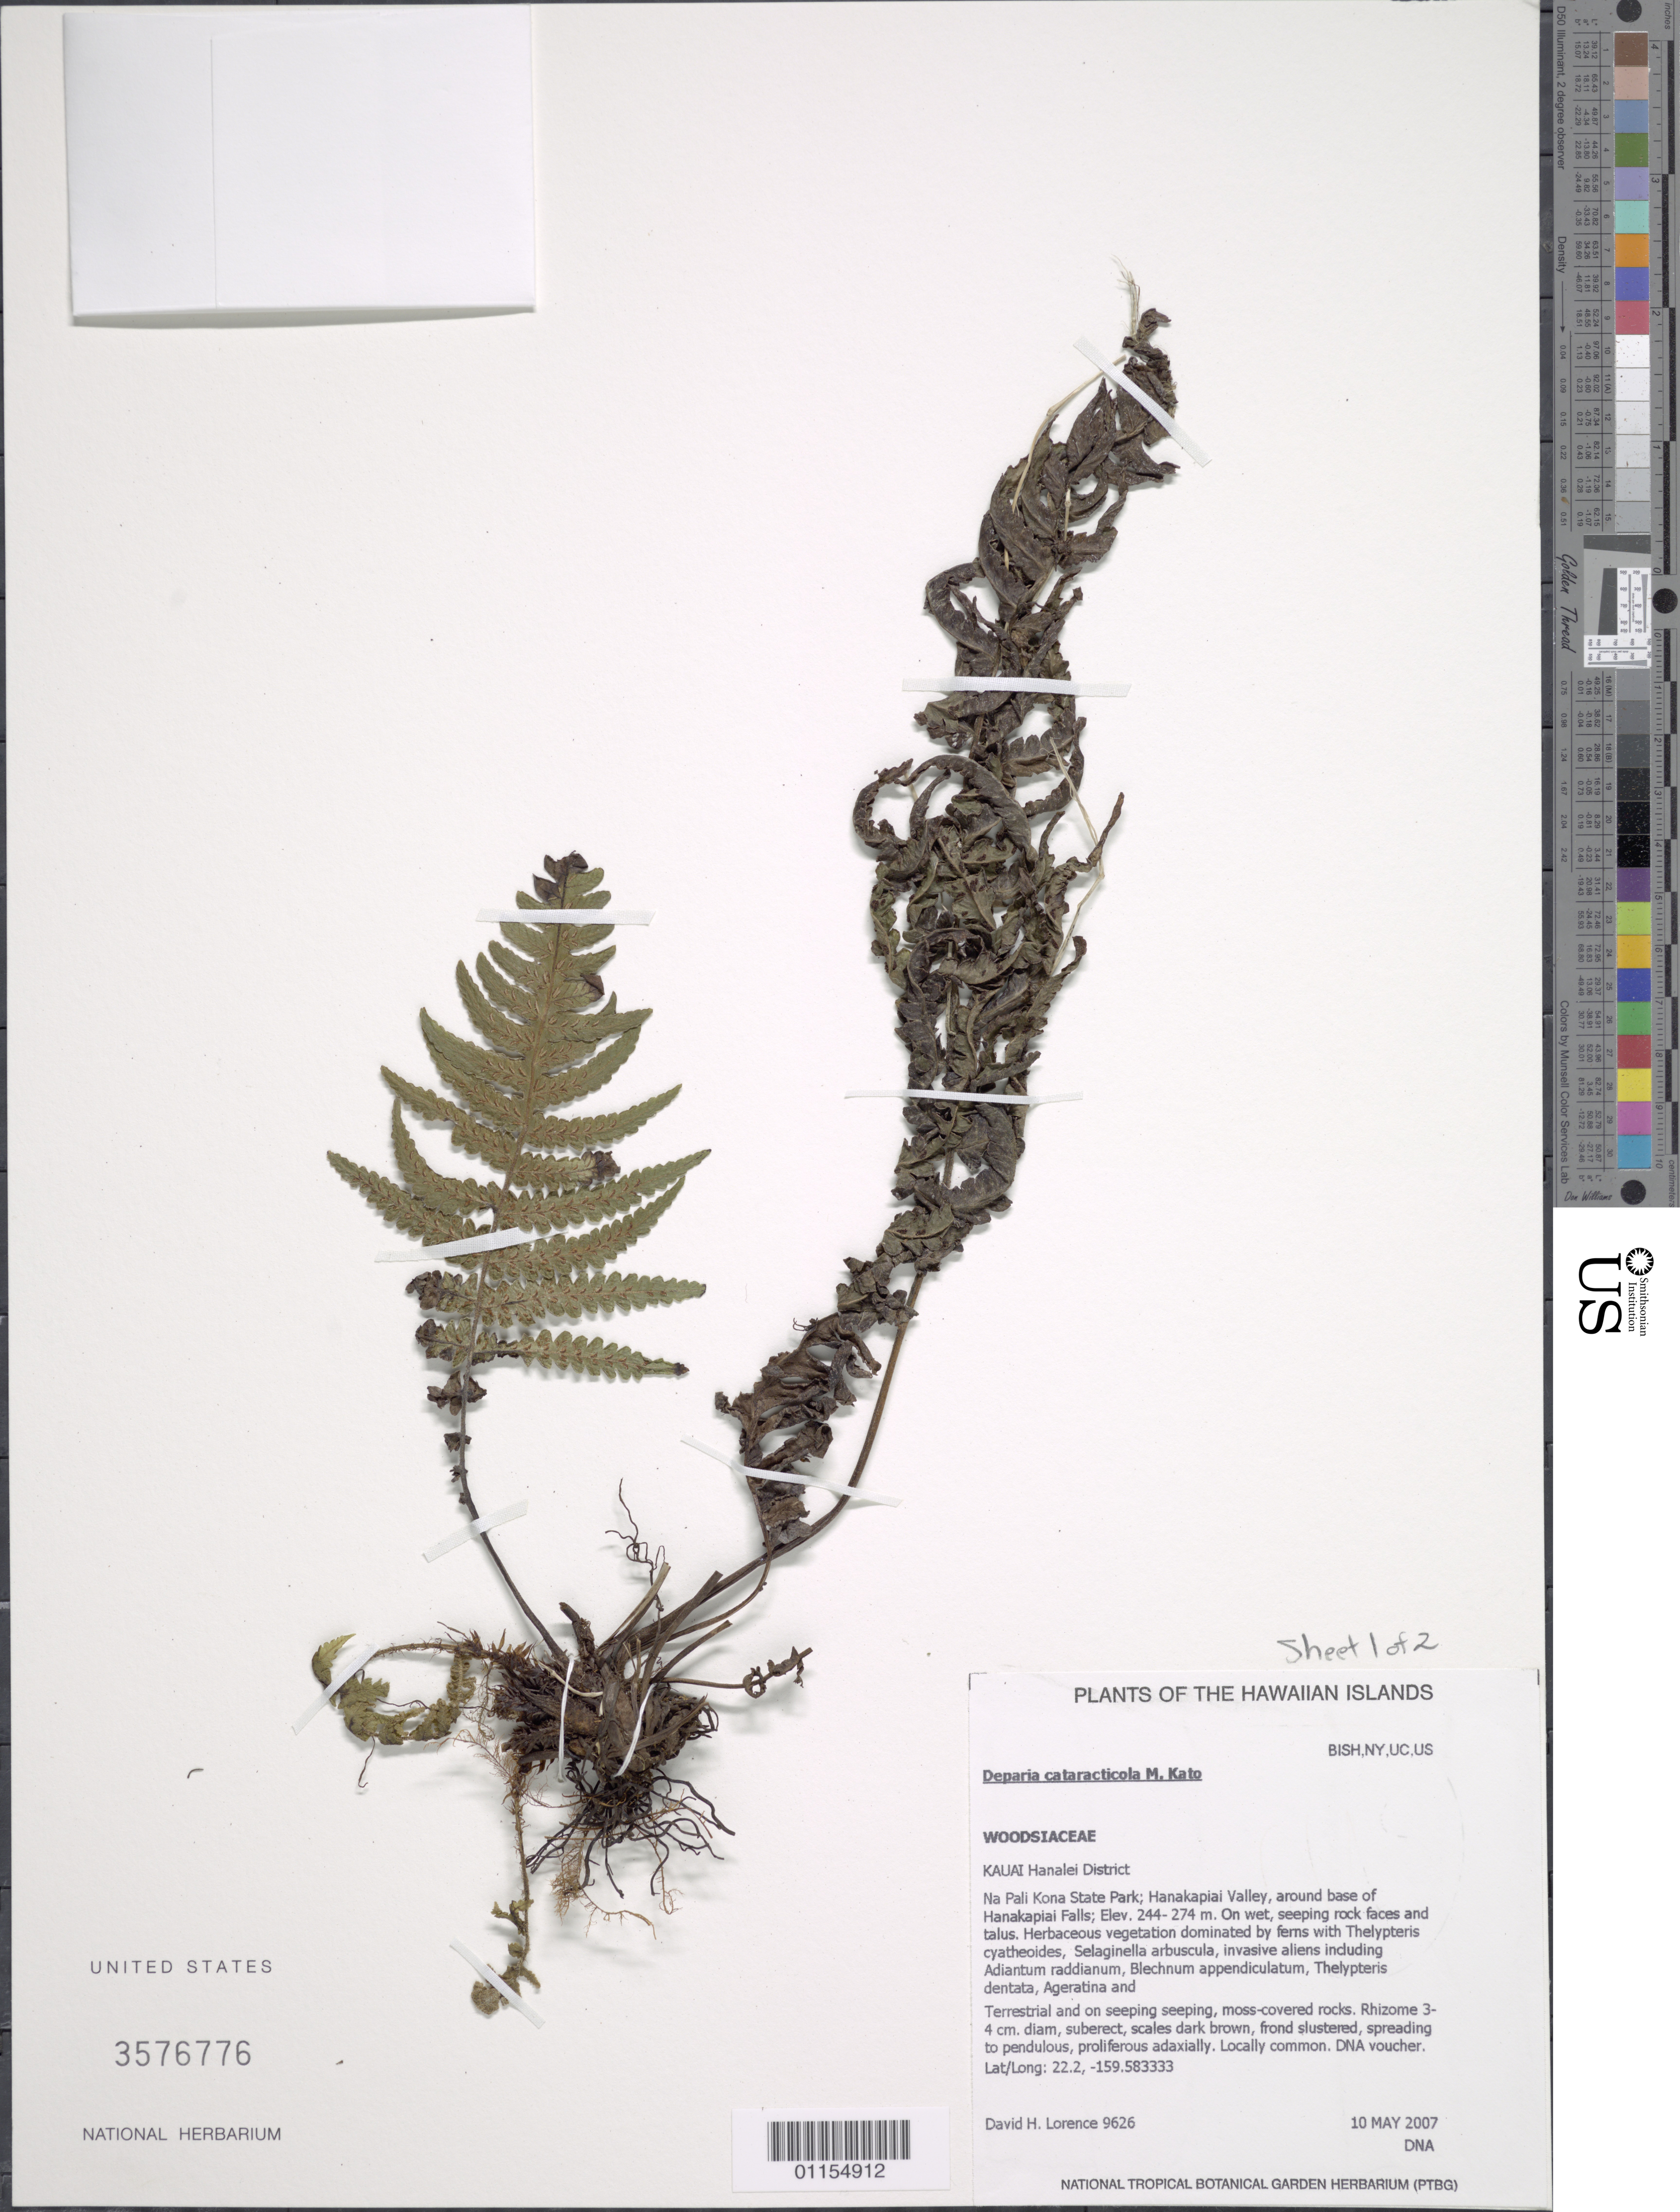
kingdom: Plantae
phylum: Tracheophyta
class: Polypodiopsida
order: Polypodiales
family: Athyriaceae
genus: Deparia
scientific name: Deparia cataracticola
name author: M. Kato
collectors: D. Lorence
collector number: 9626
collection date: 2007-05-10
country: United States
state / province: Hawaii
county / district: Kauai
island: Kaua'i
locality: Hanalei District, Na Pali Kona State Park; Hanakapiai Valley, around base of Hanakapiai Falls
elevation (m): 244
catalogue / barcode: US 3576776